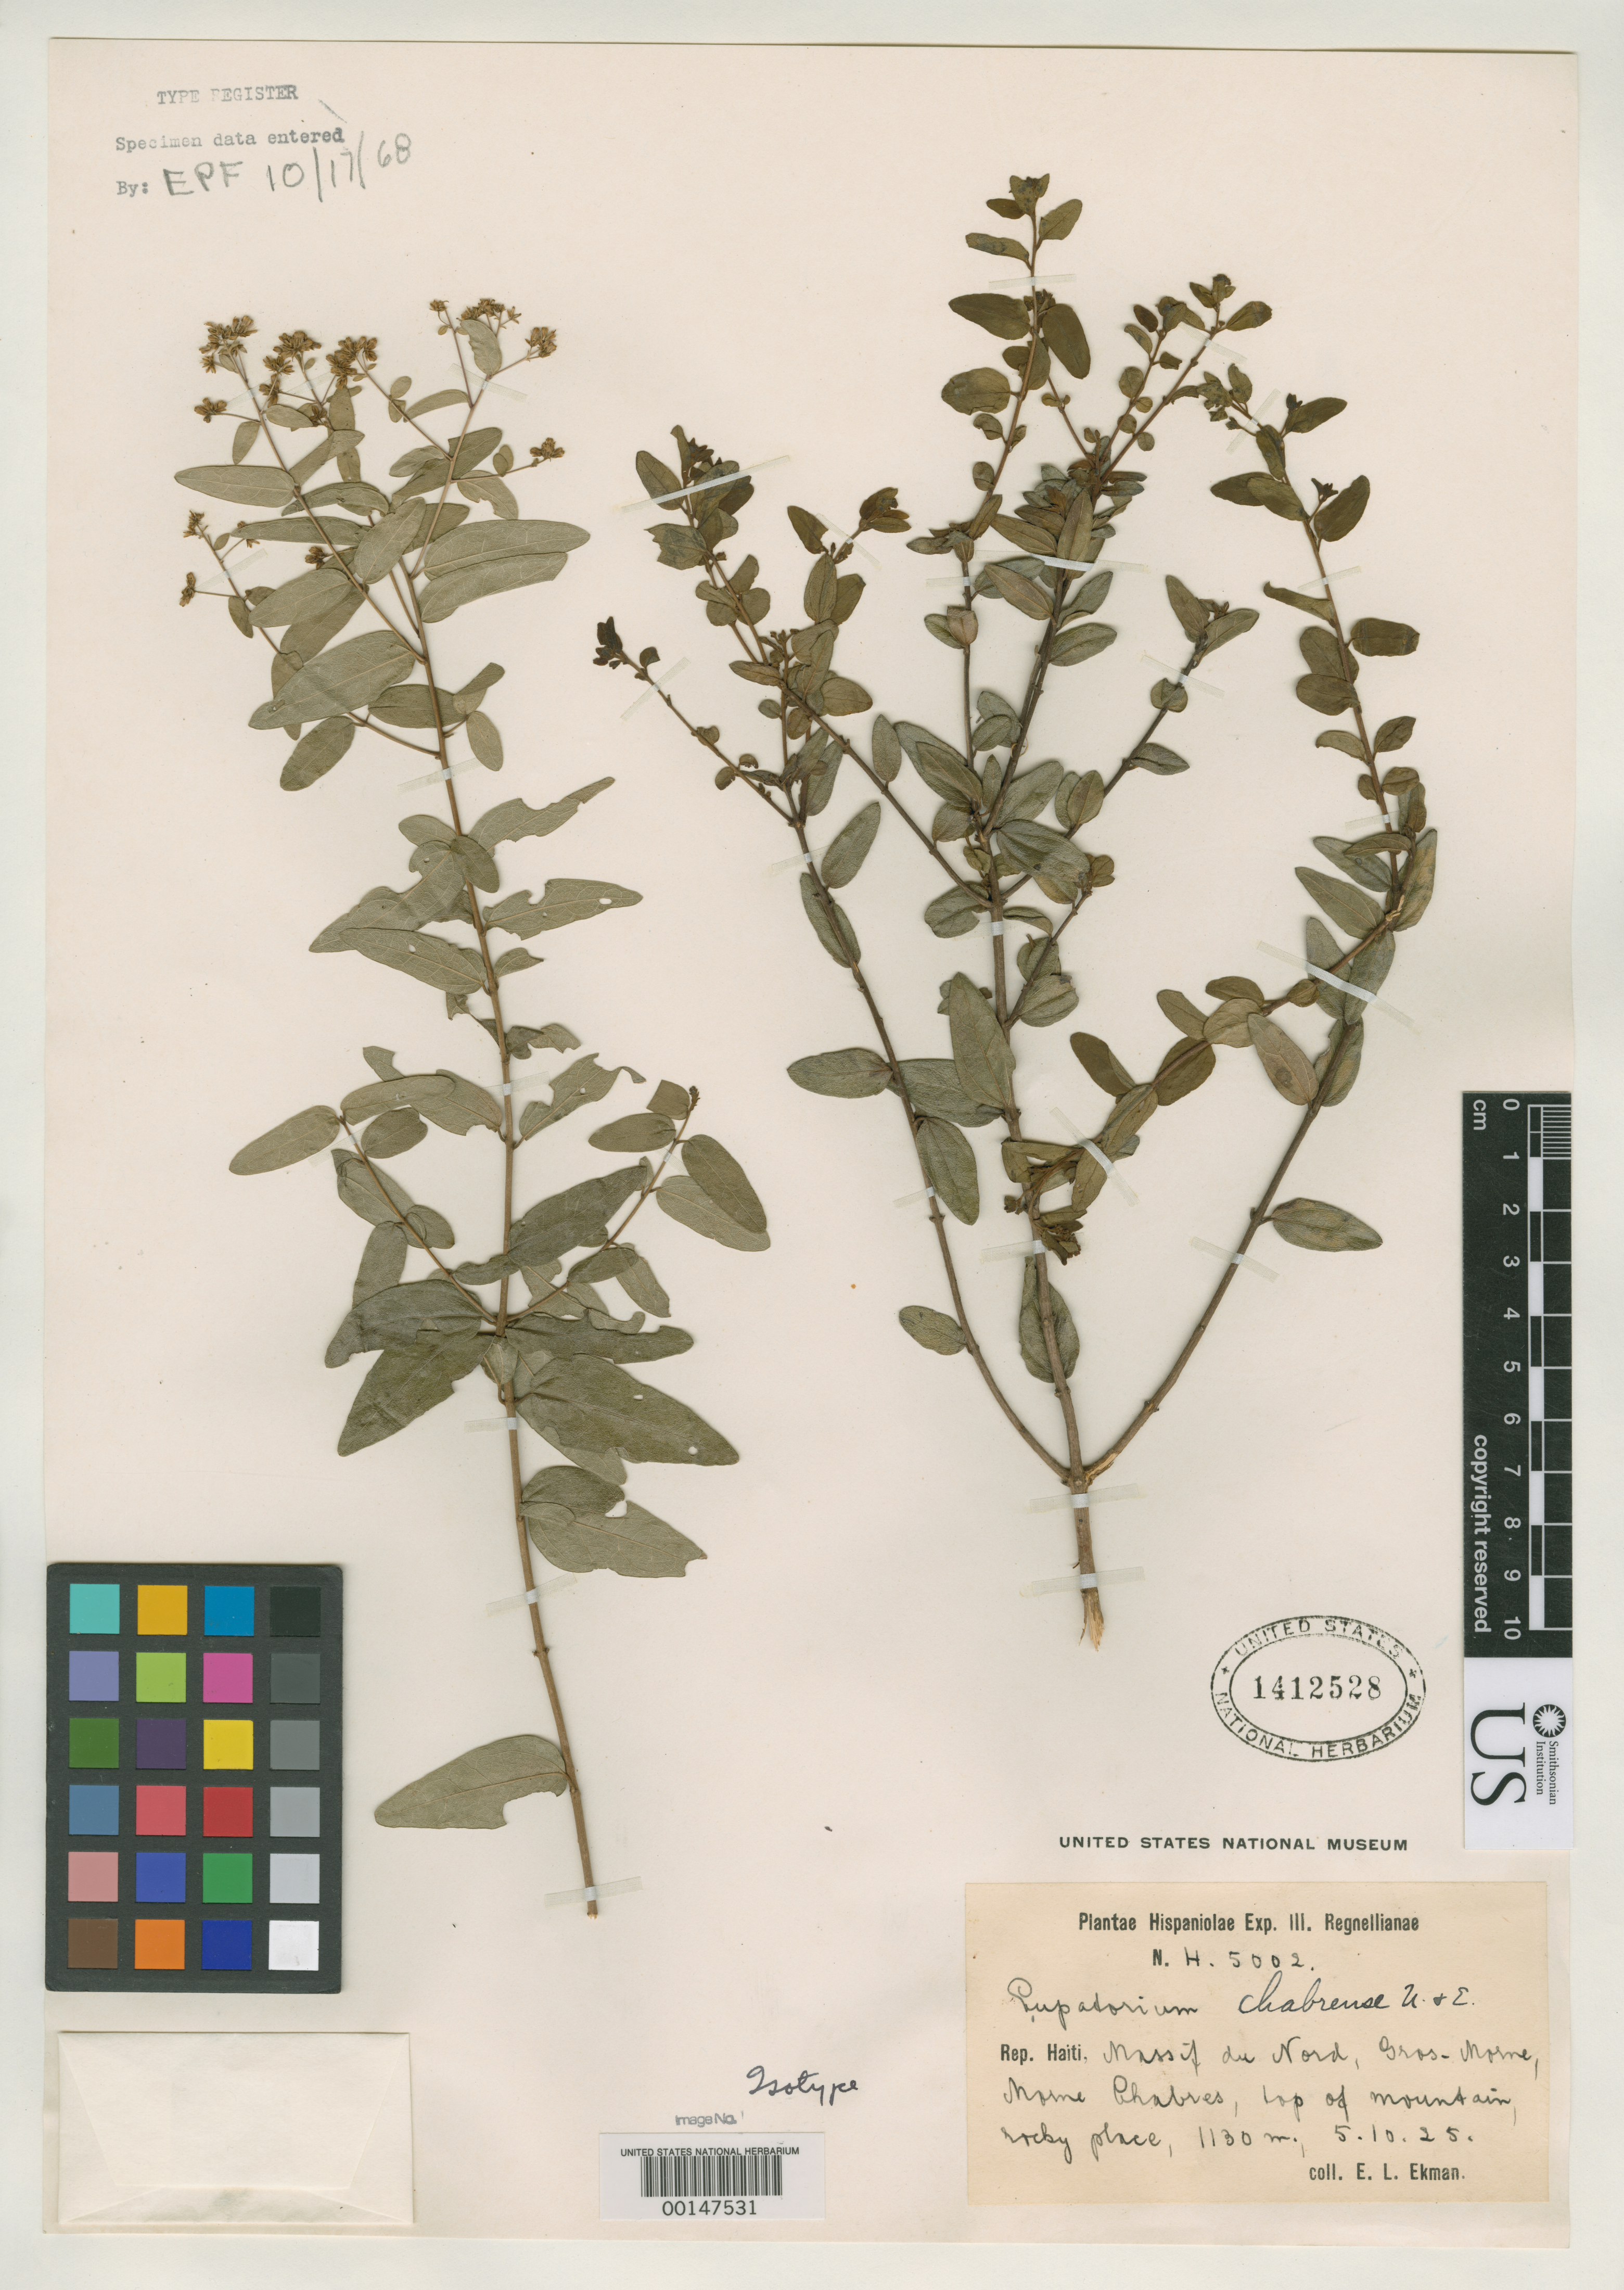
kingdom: Plantae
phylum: Tracheophyta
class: Magnoliopsida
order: Asterales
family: Asteraceae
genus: Eupatorium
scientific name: Eupatorium chabrense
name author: Urb. & Ekman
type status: Isotype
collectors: E. L. Ekman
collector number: H 5002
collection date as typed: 05 Oct 1925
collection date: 1925-10-05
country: Haiti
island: Hispaniola Island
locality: Massif du Nord.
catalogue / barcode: US 1412528